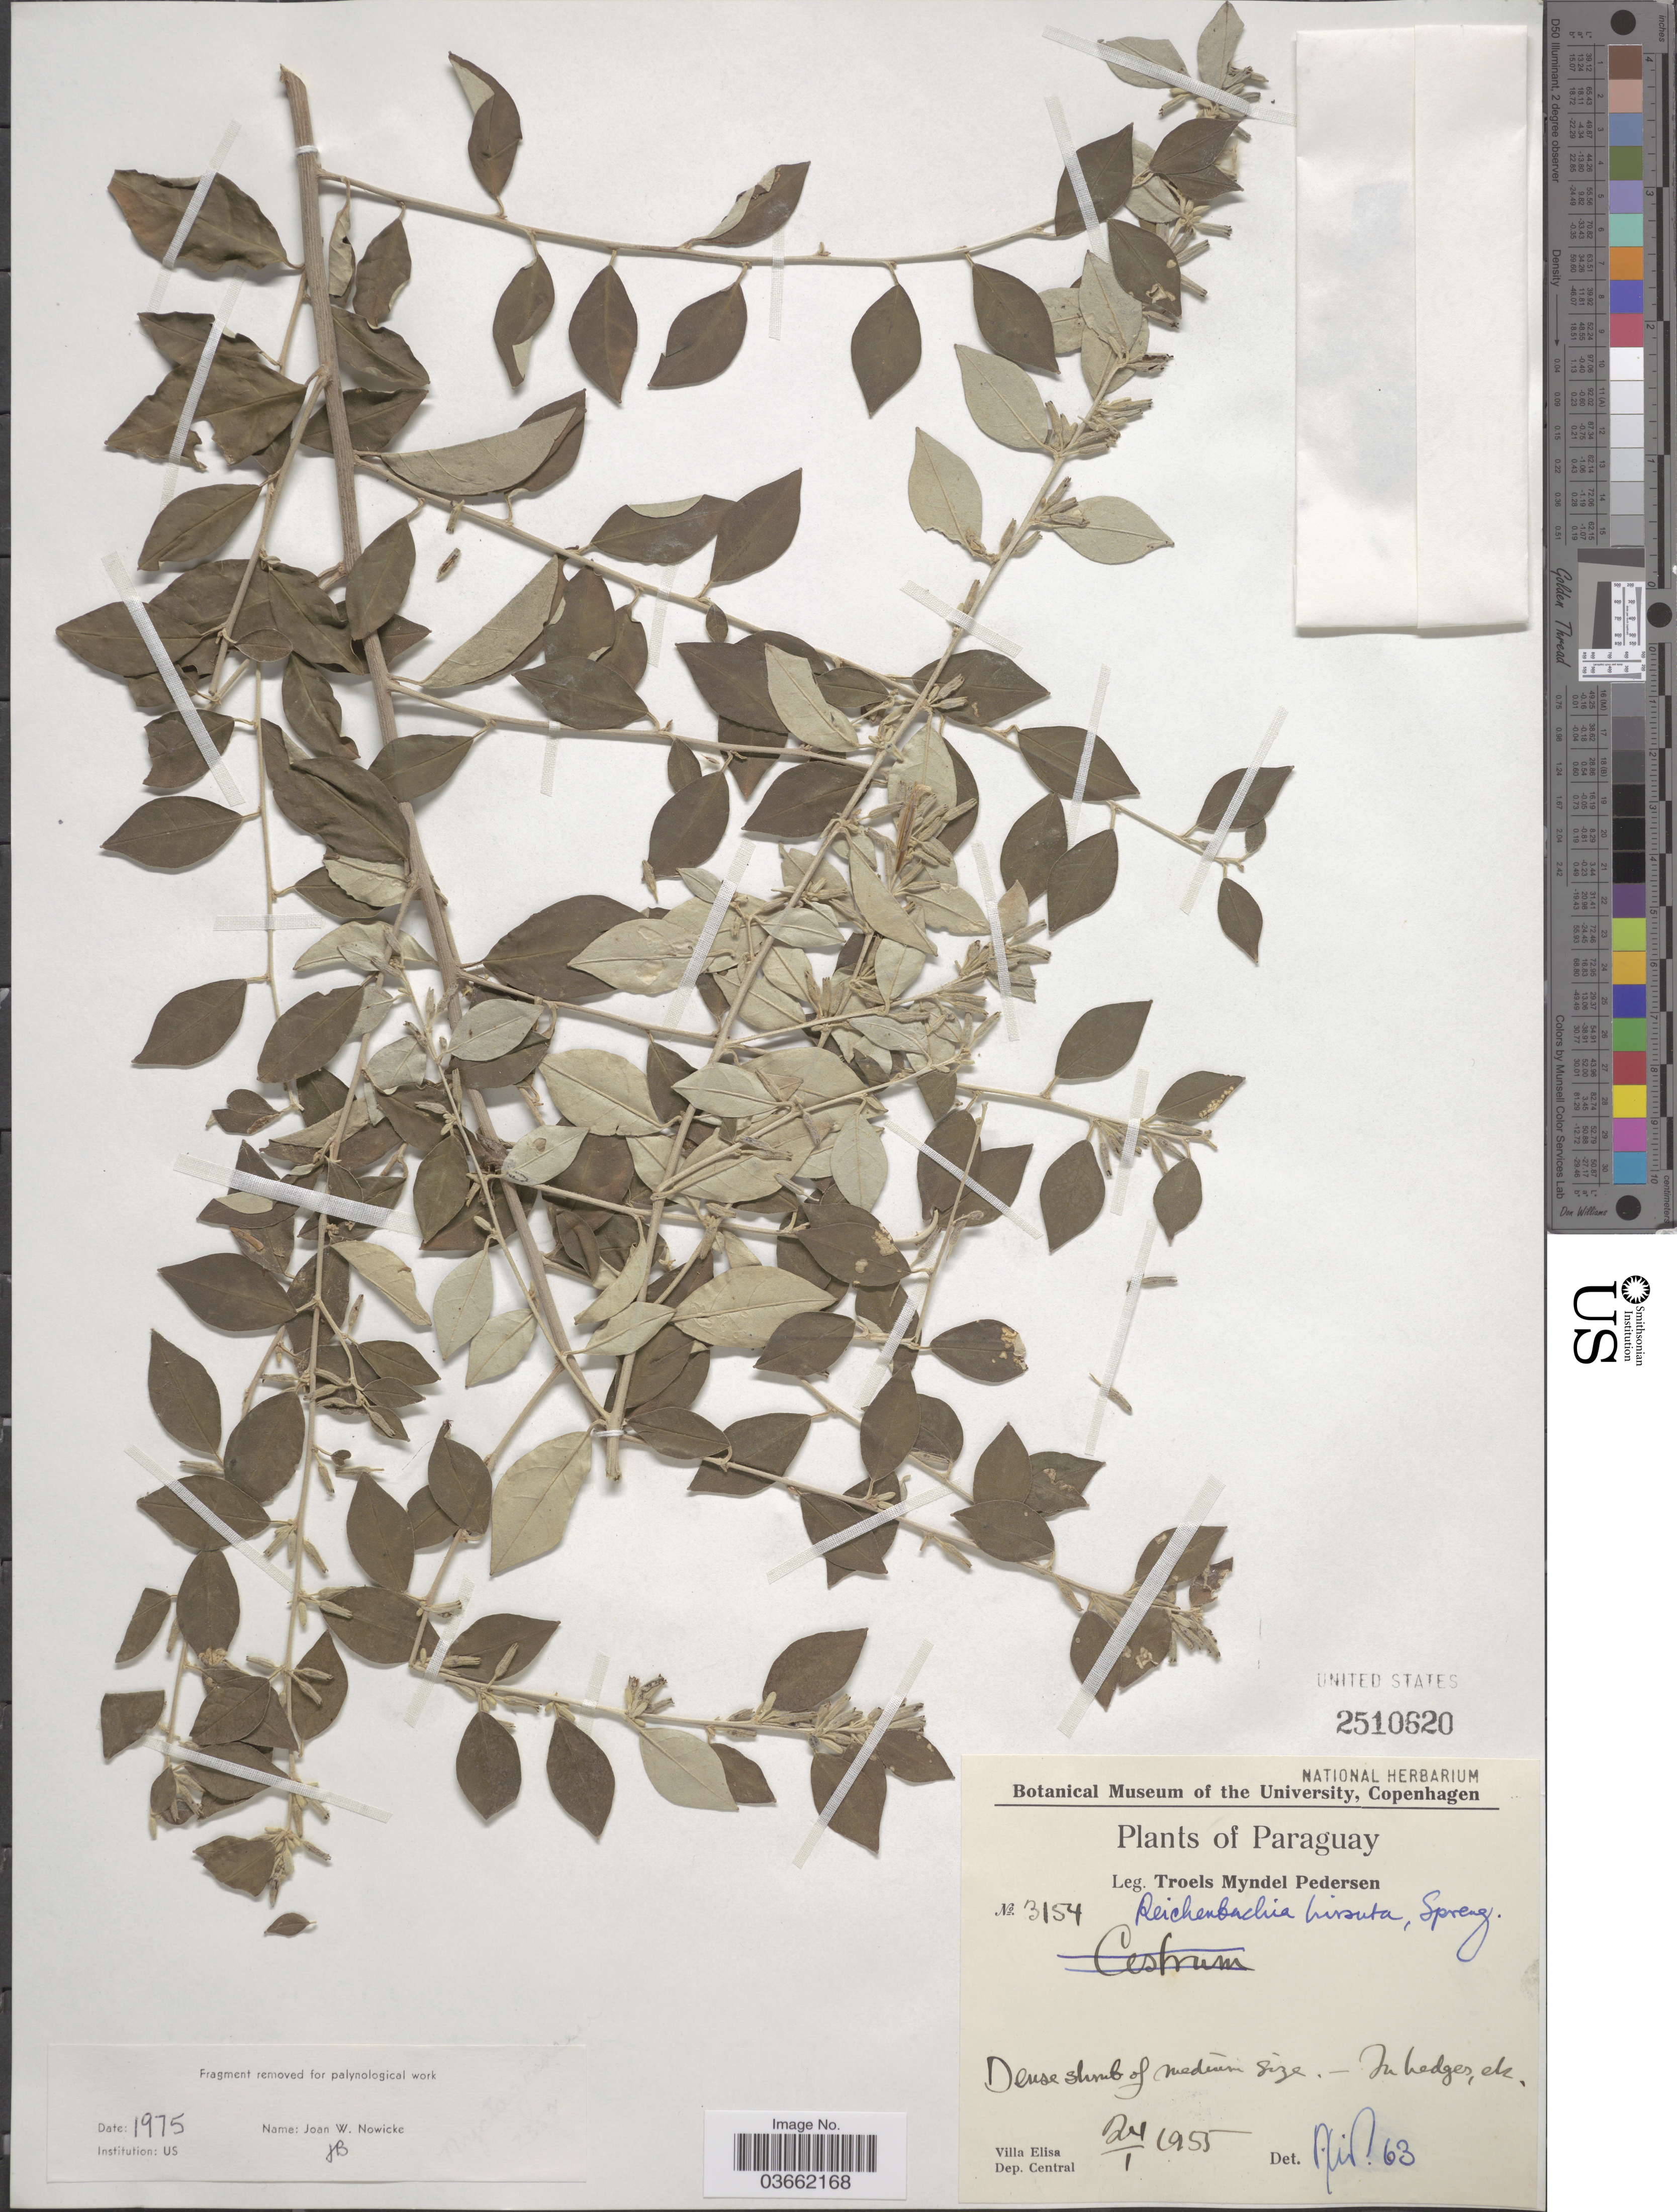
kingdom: Plantae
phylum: Tracheophyta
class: Magnoliopsida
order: Caryophyllales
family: Nyctaginaceae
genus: Reichenbachia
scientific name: Reichenbachia hirsuta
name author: Spreng.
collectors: T. Pederson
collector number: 3154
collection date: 1955-01-24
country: Paraguay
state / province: Central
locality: Villa Elisa. Dep. Central.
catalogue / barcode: US 2510620